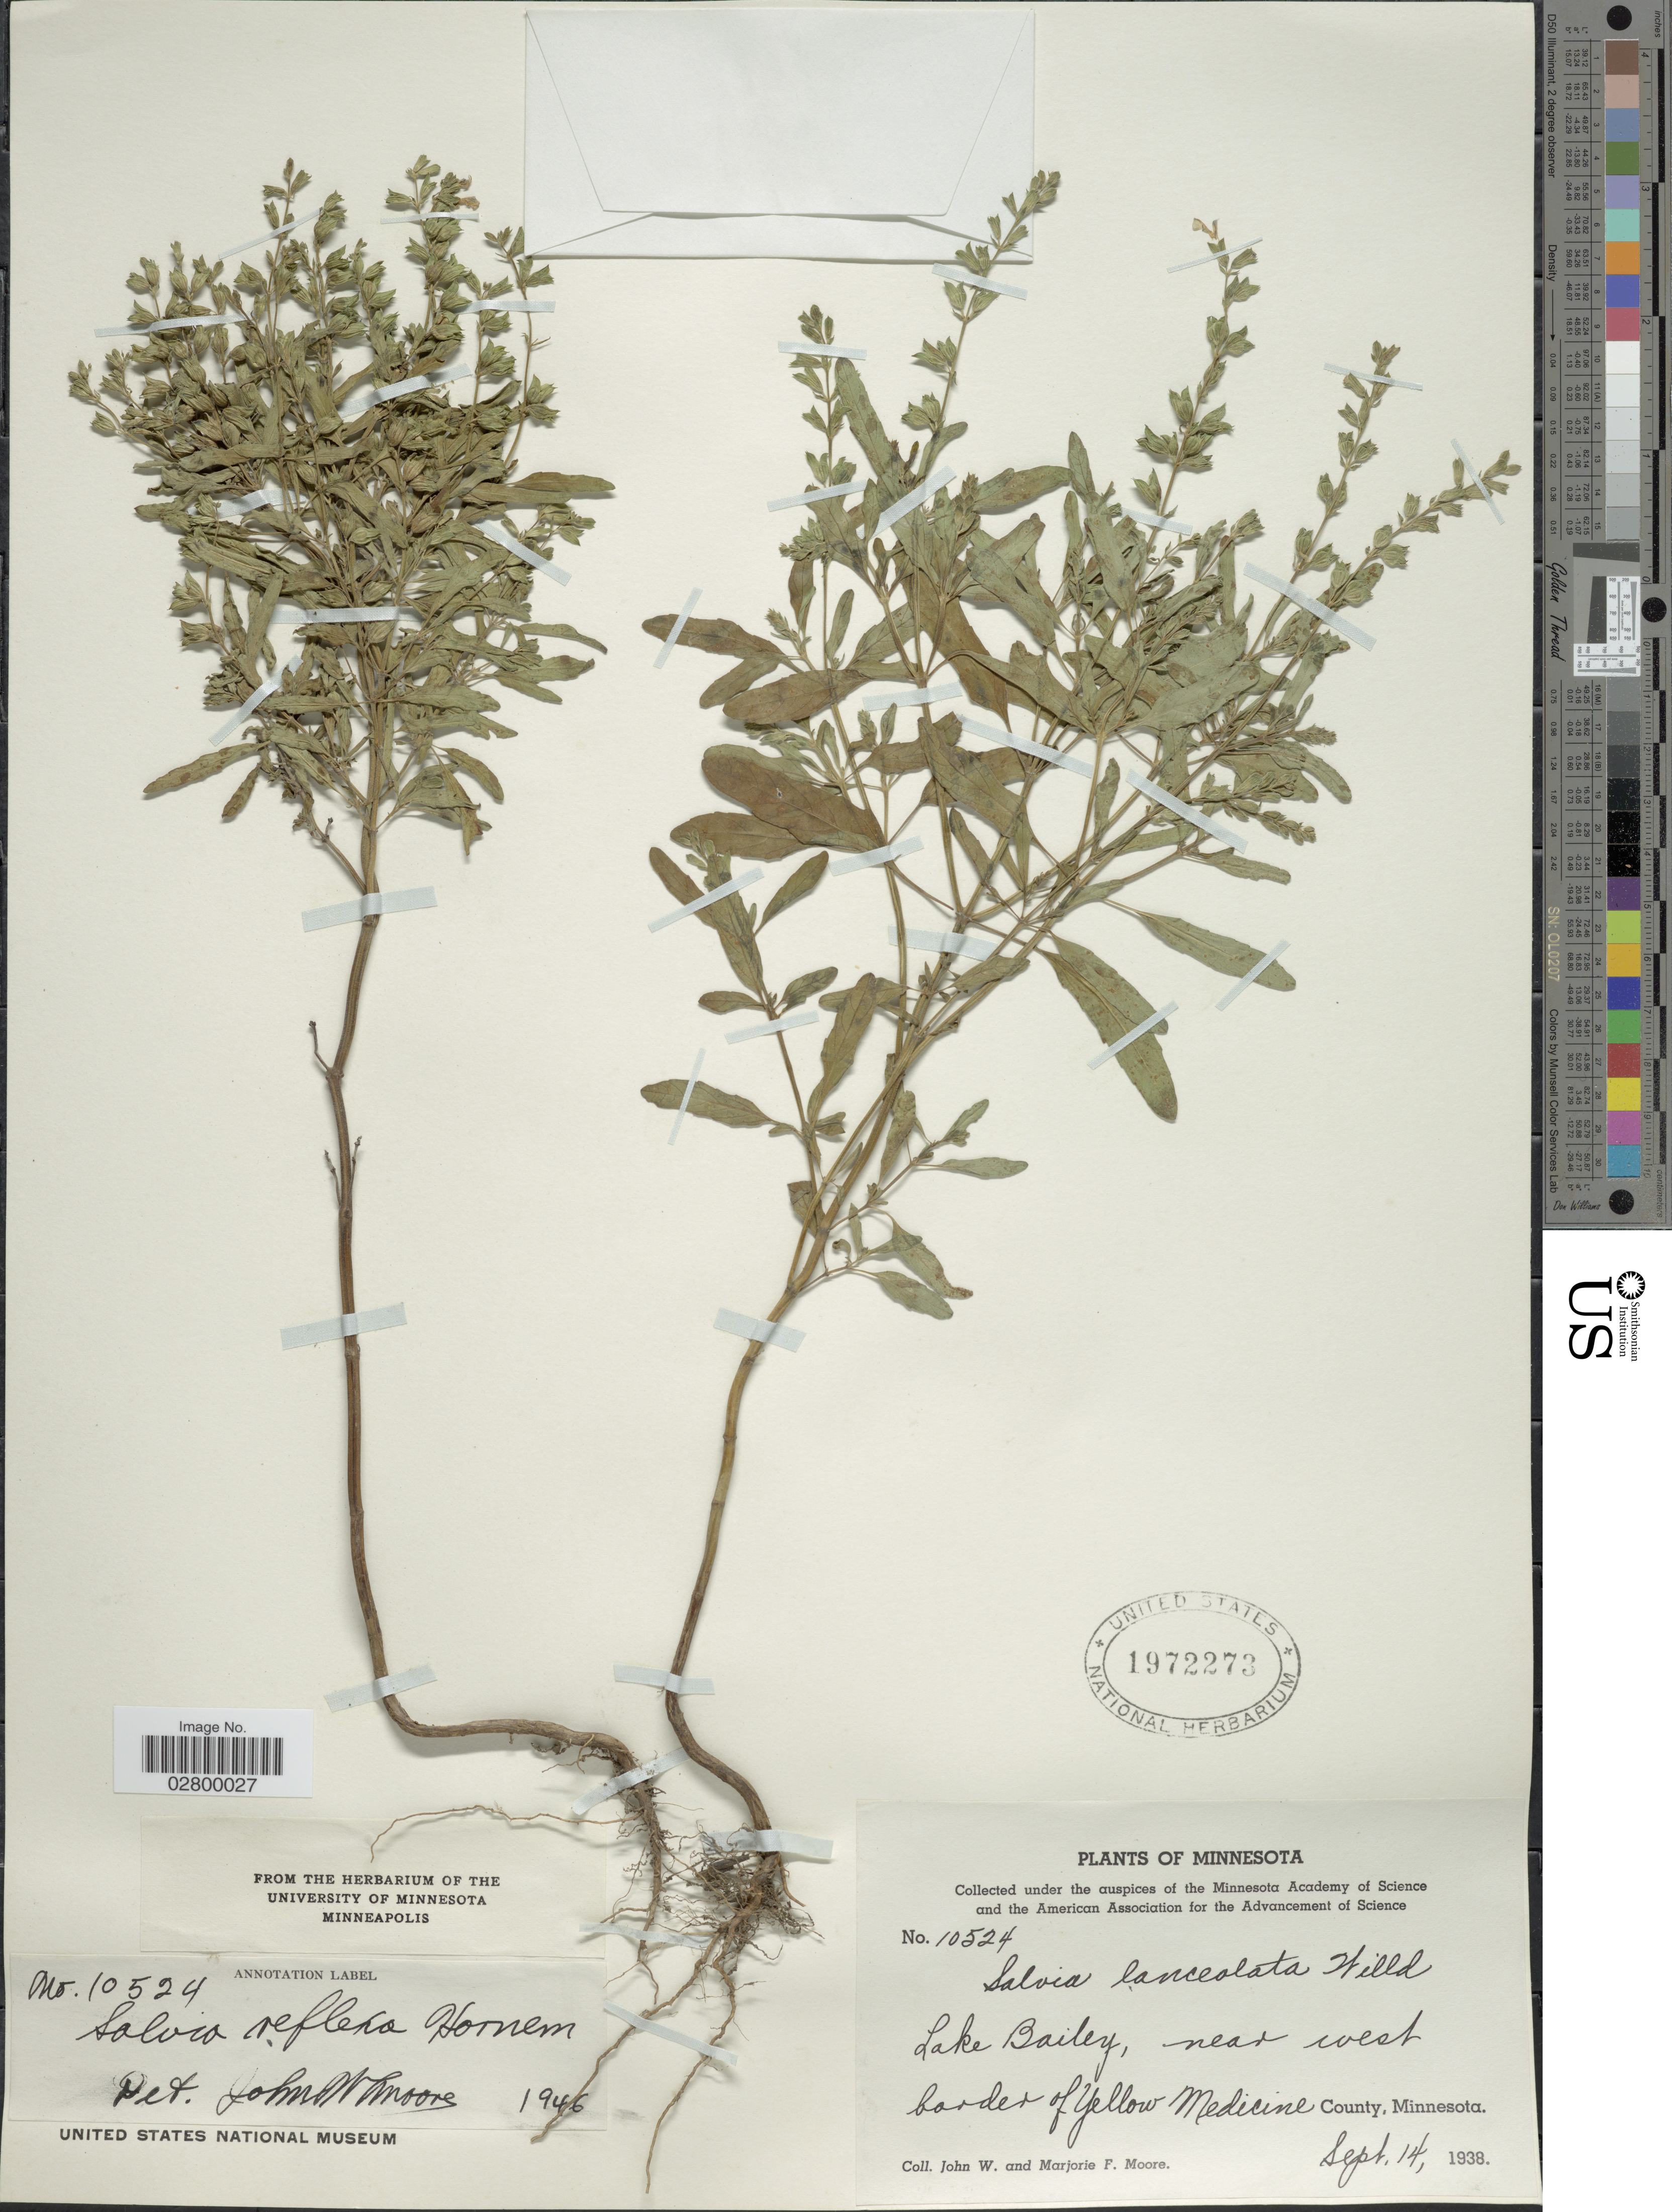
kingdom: Plantae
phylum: Tracheophyta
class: Magnoliopsida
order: Lamiales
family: Lamiaceae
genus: Salvia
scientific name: Salvia reflexa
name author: Hornem.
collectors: J. Moore & M. F. Moore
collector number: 10524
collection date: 1938-09-14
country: United States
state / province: Minnesota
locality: Lake Bailey, near west border of Yellow Medicine County.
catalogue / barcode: US 1972273